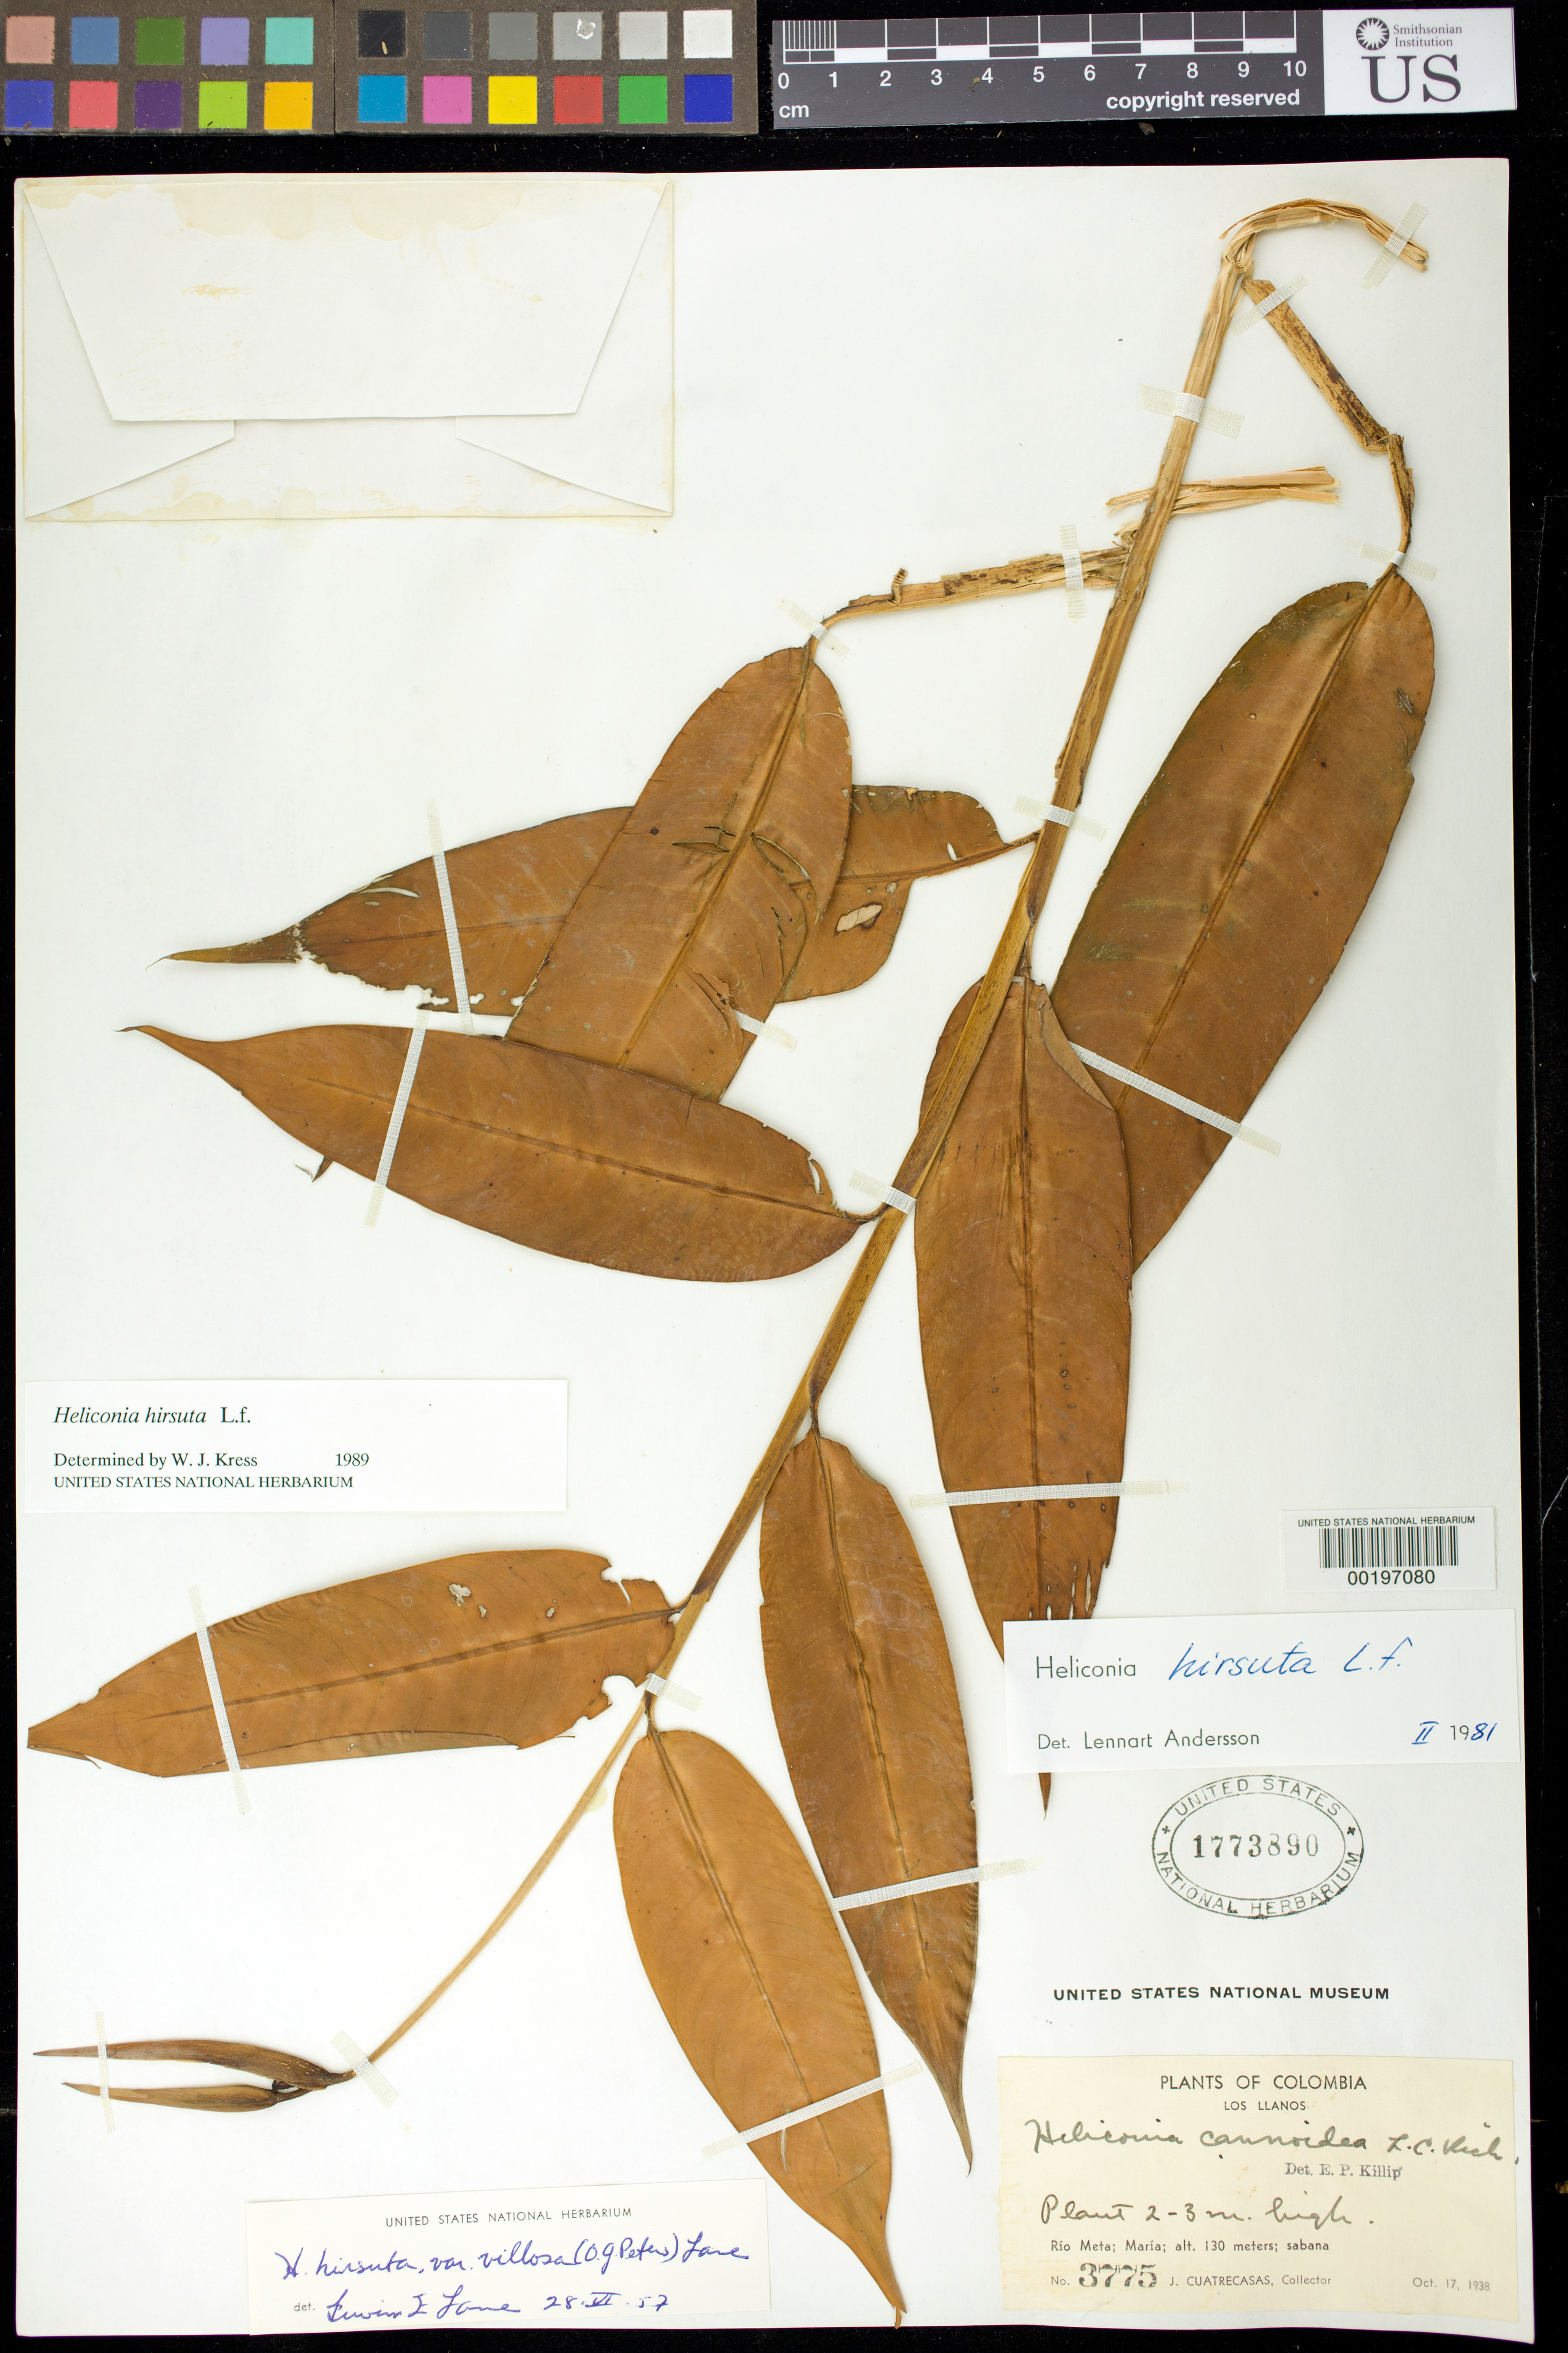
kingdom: Plantae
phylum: Tracheophyta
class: Liliopsida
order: Zingiberales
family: Heliconiaceae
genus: Heliconia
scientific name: Heliconia hirsuta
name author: L. f.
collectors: J. Cuatrecasas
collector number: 3775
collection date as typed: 17 Oct 1938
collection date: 1938-10-17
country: Colombia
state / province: Meta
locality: Los Llanos, Rio Meta, Maria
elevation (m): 130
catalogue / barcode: US 1773890